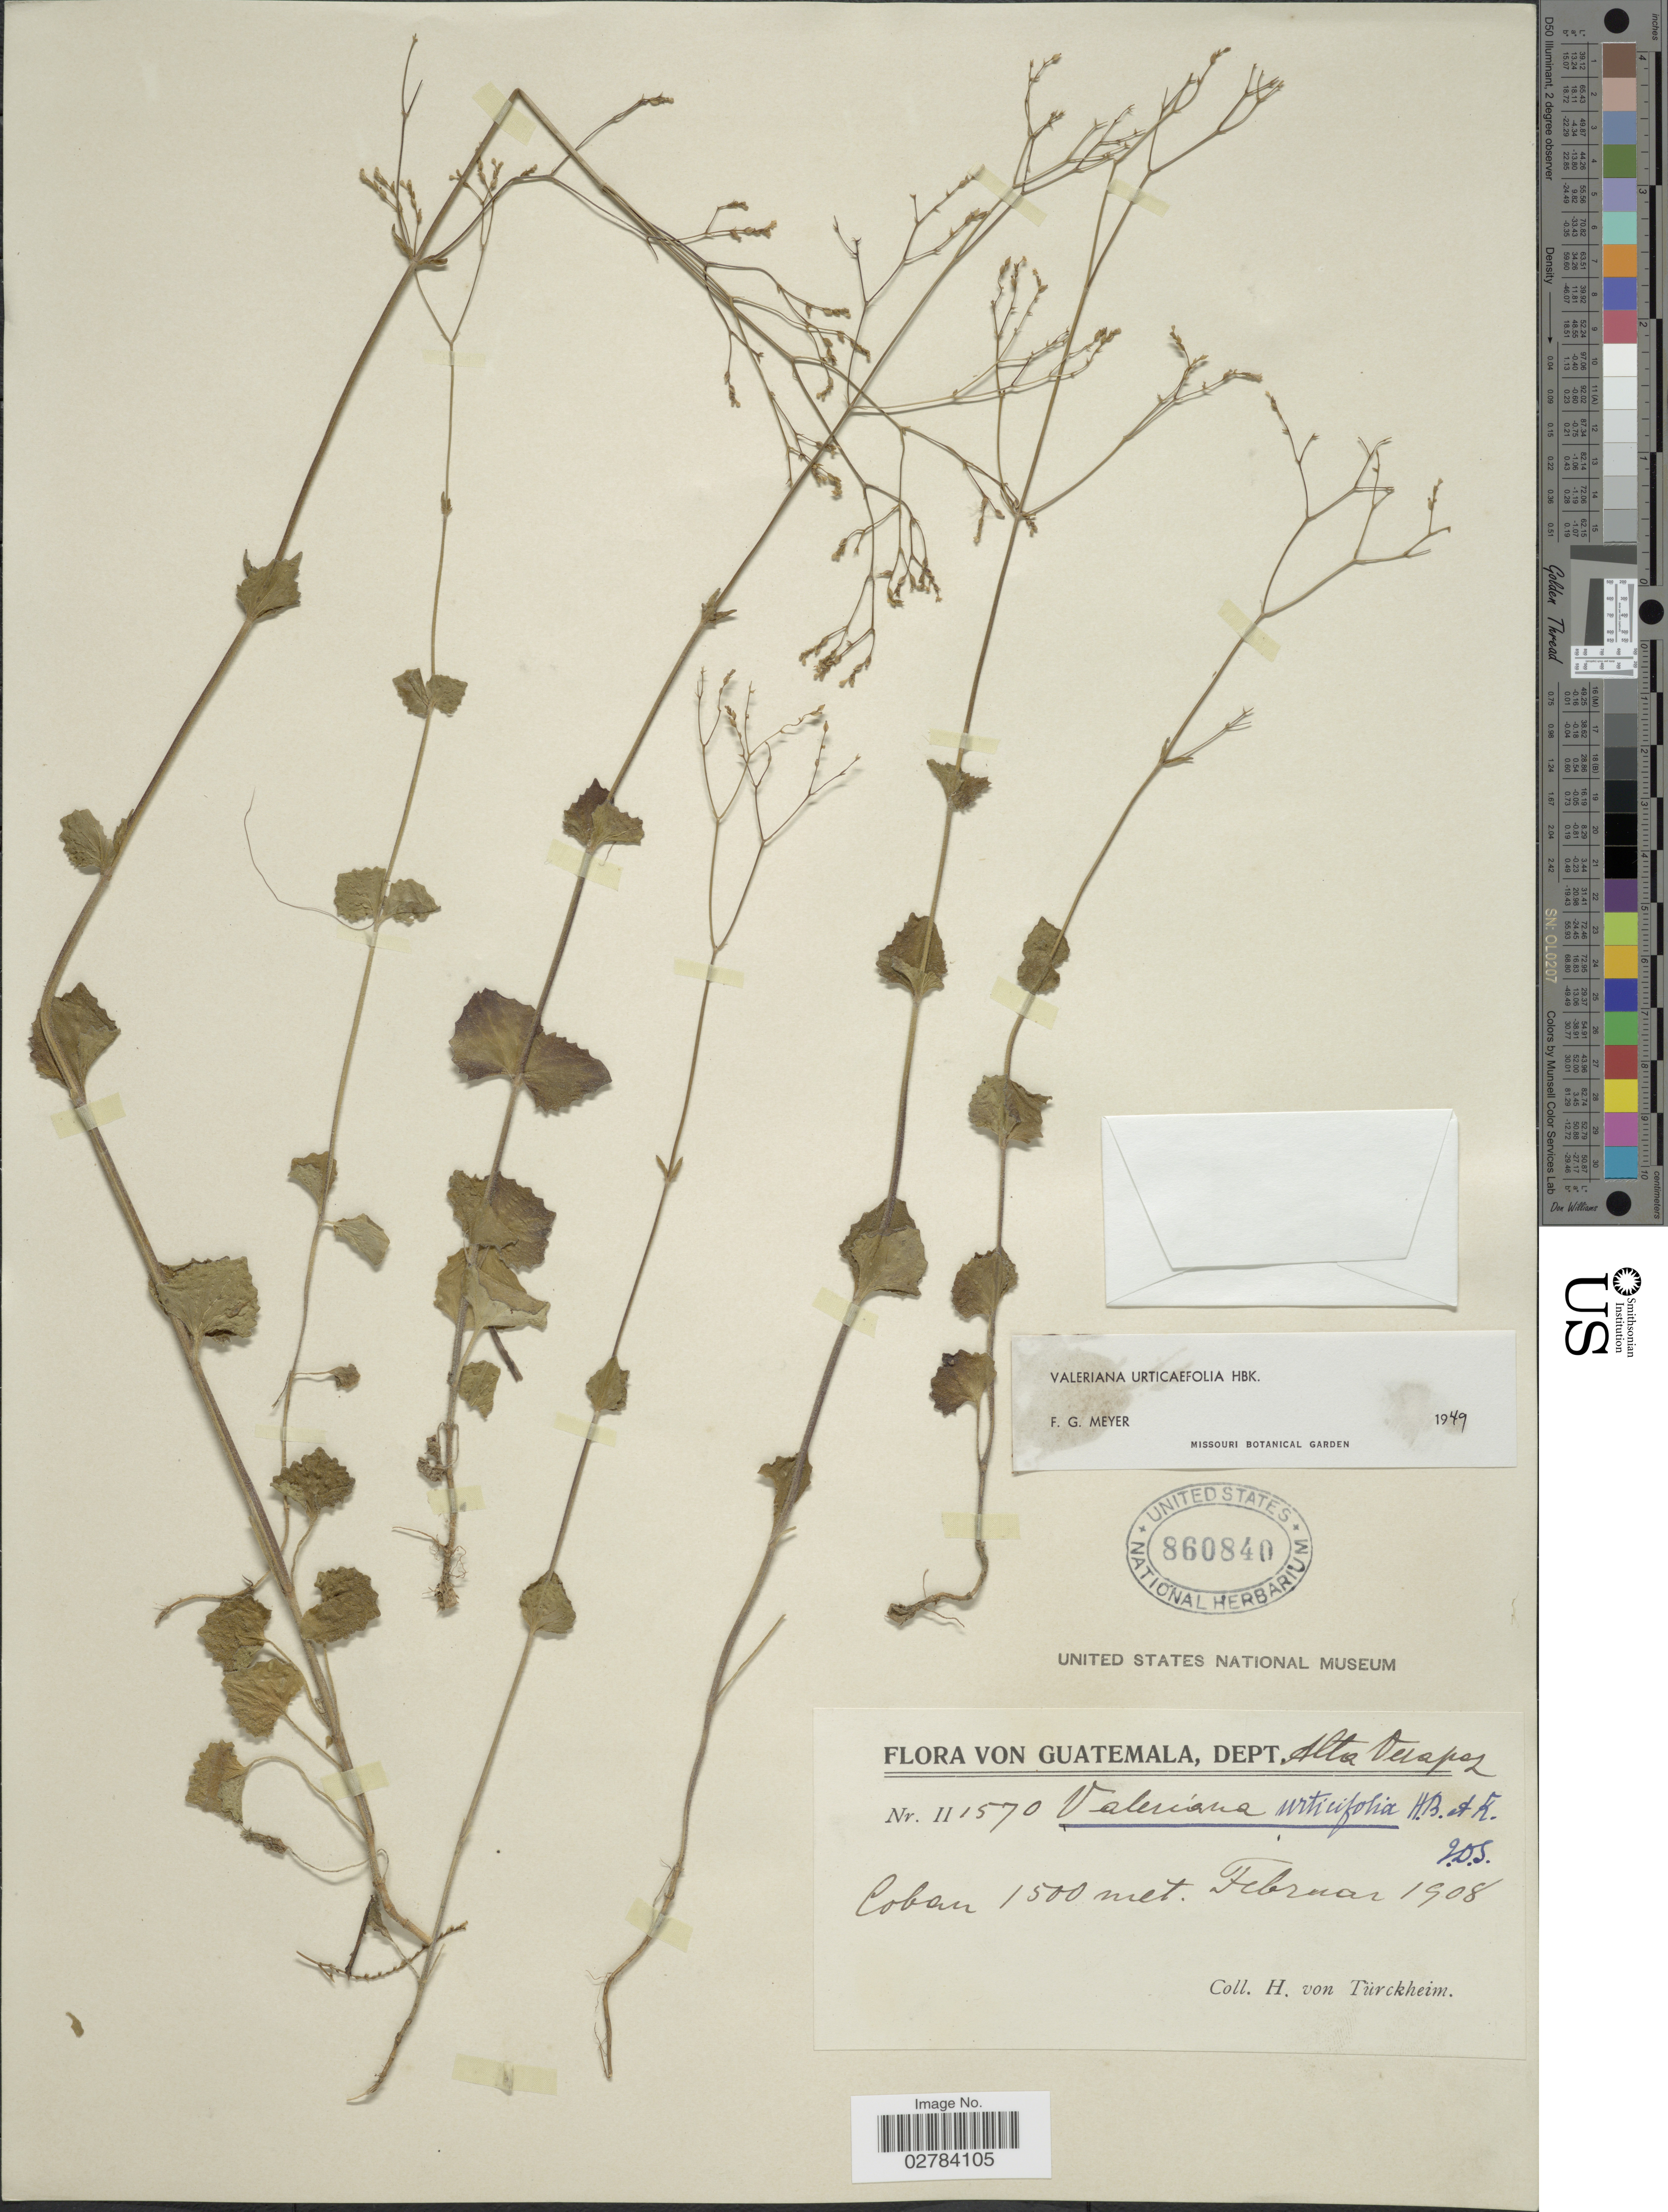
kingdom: Plantae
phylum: Tracheophyta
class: Magnoliopsida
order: Dipsacales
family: Caprifoliaceae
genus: Valeriana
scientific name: Valeriana urticaefolia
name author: Kunth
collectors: H. von Türckheim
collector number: II1570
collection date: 1908-02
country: Guatemala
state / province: Alta Verapaz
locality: Coban.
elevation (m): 1500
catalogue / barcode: US 860840